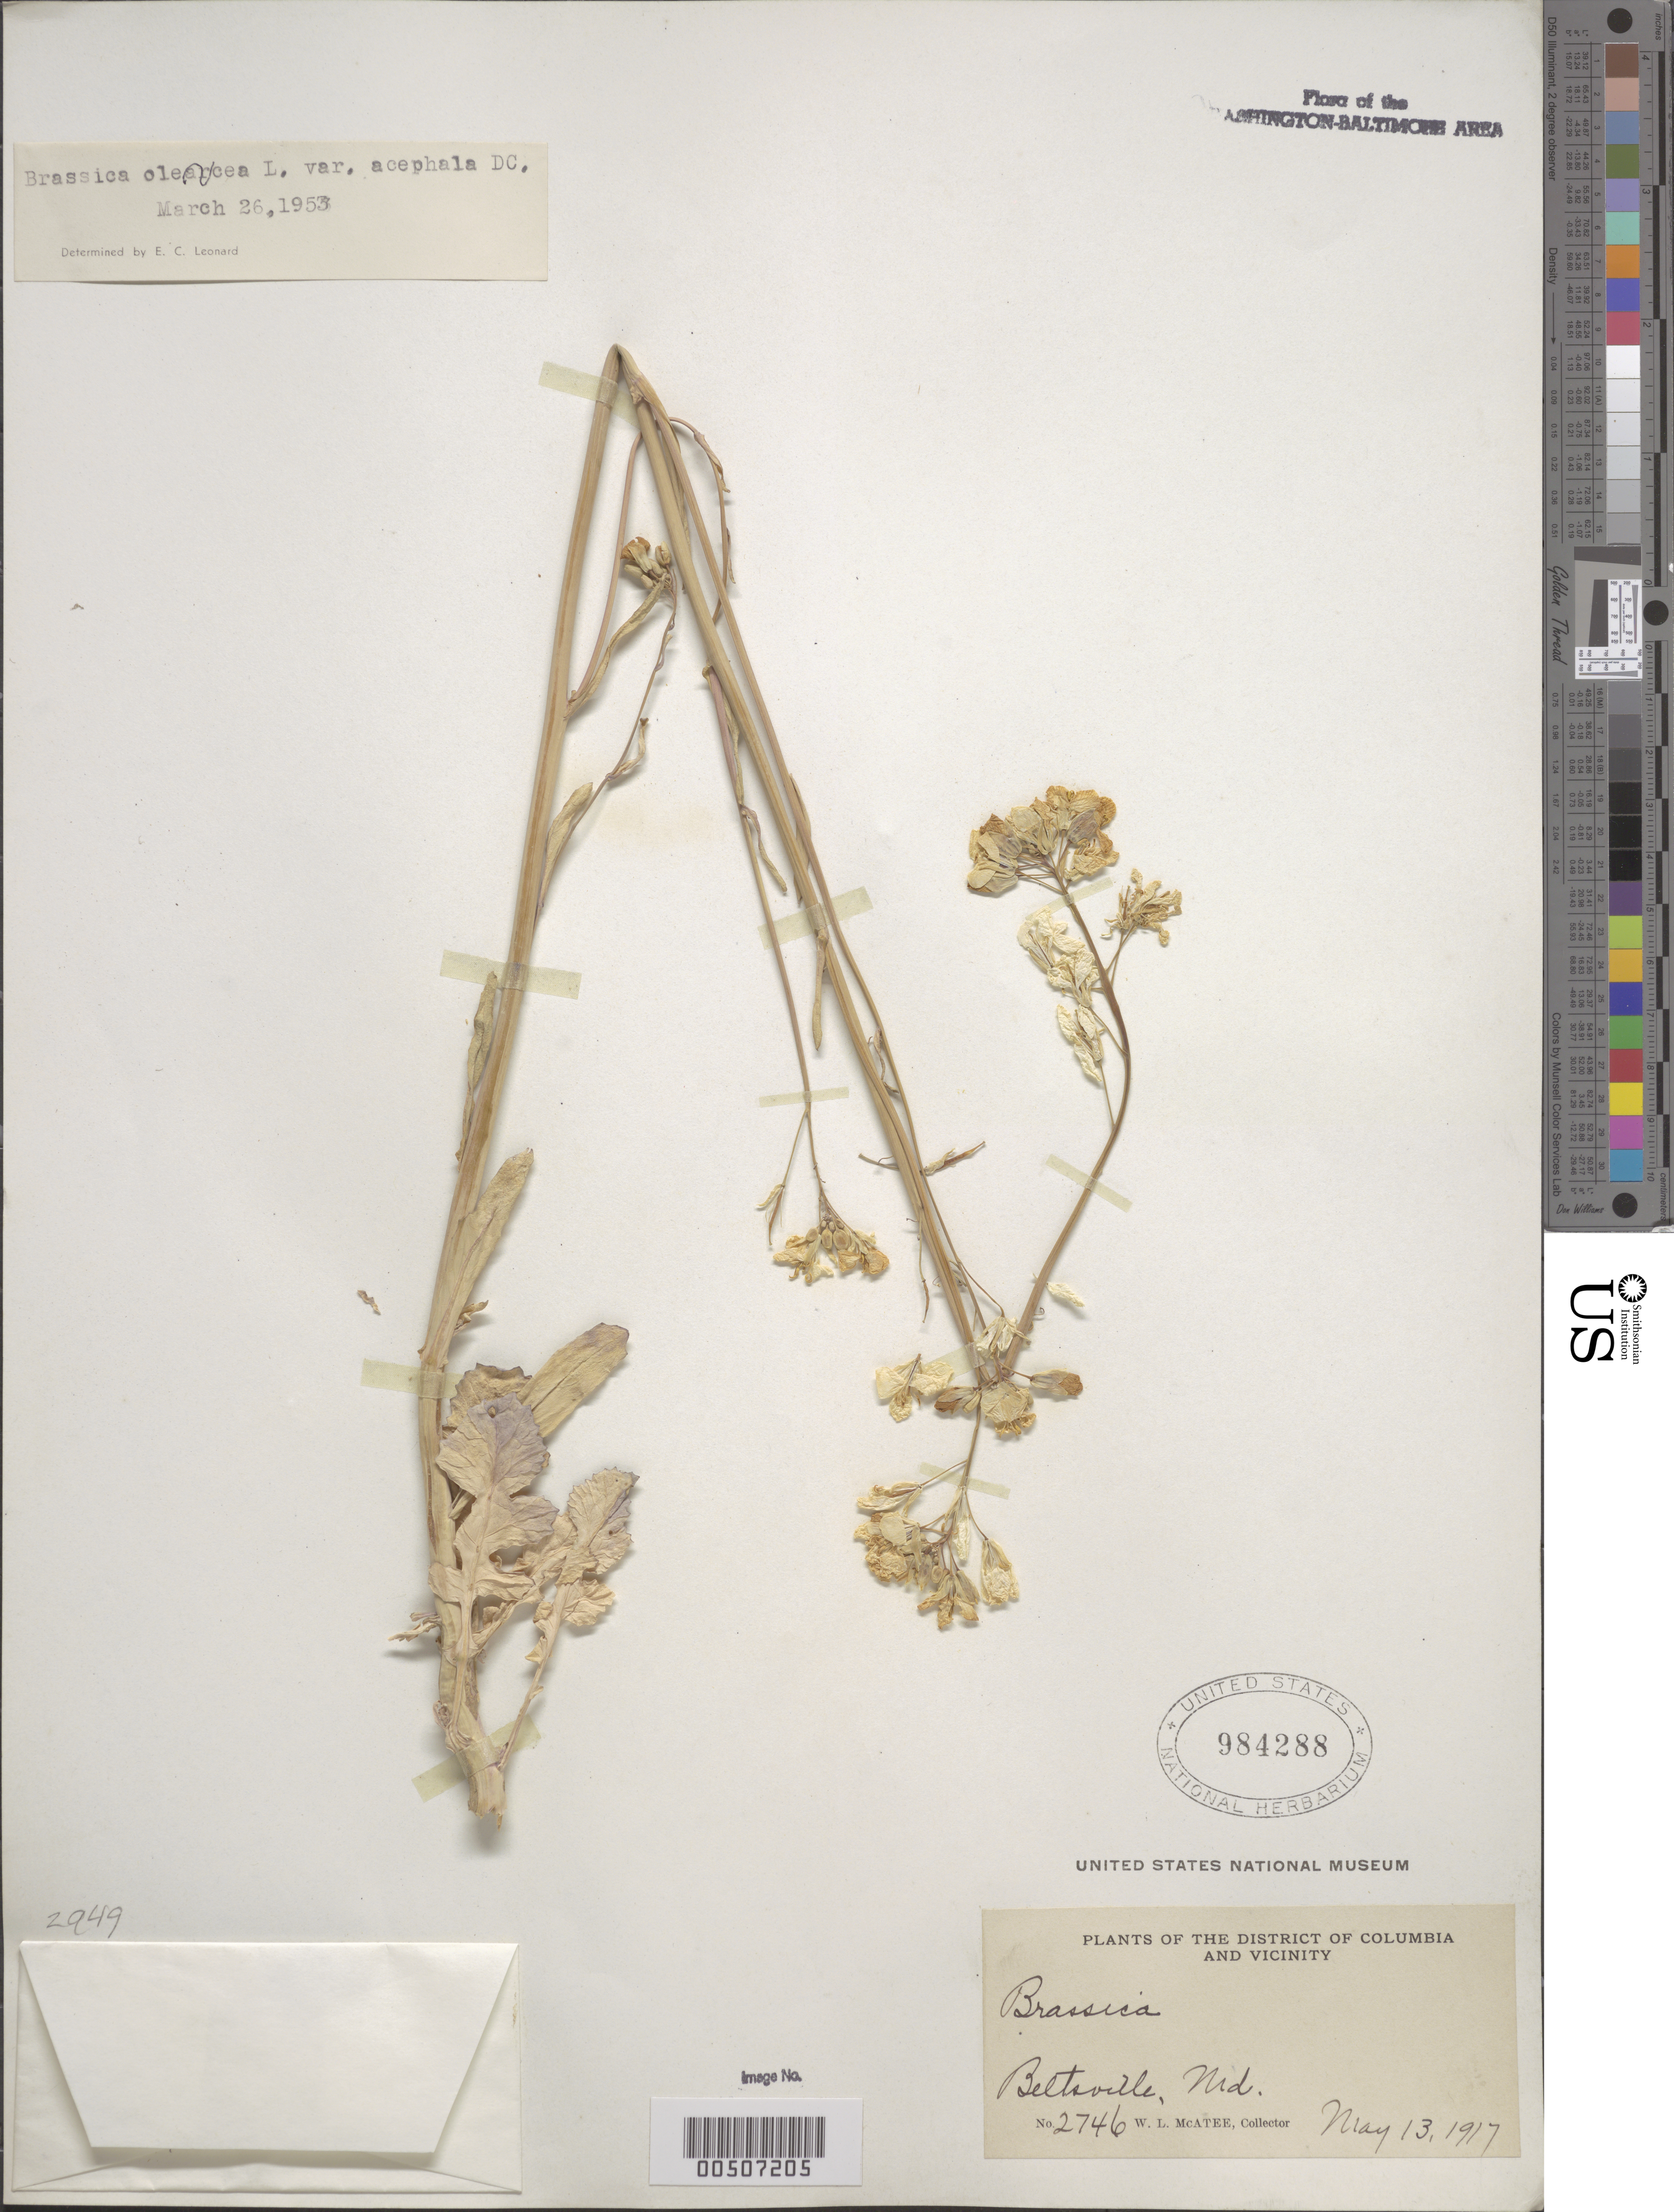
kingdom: Plantae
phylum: Tracheophyta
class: Magnoliopsida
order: Brassicales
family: Brassicaceae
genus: Brassica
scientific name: Brassica oleracea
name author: L.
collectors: W. McAtee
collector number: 2746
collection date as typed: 13 May 1917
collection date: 1917-05-13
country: United States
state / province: Maryland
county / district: Prince George's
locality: Beltsville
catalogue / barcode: US 984288